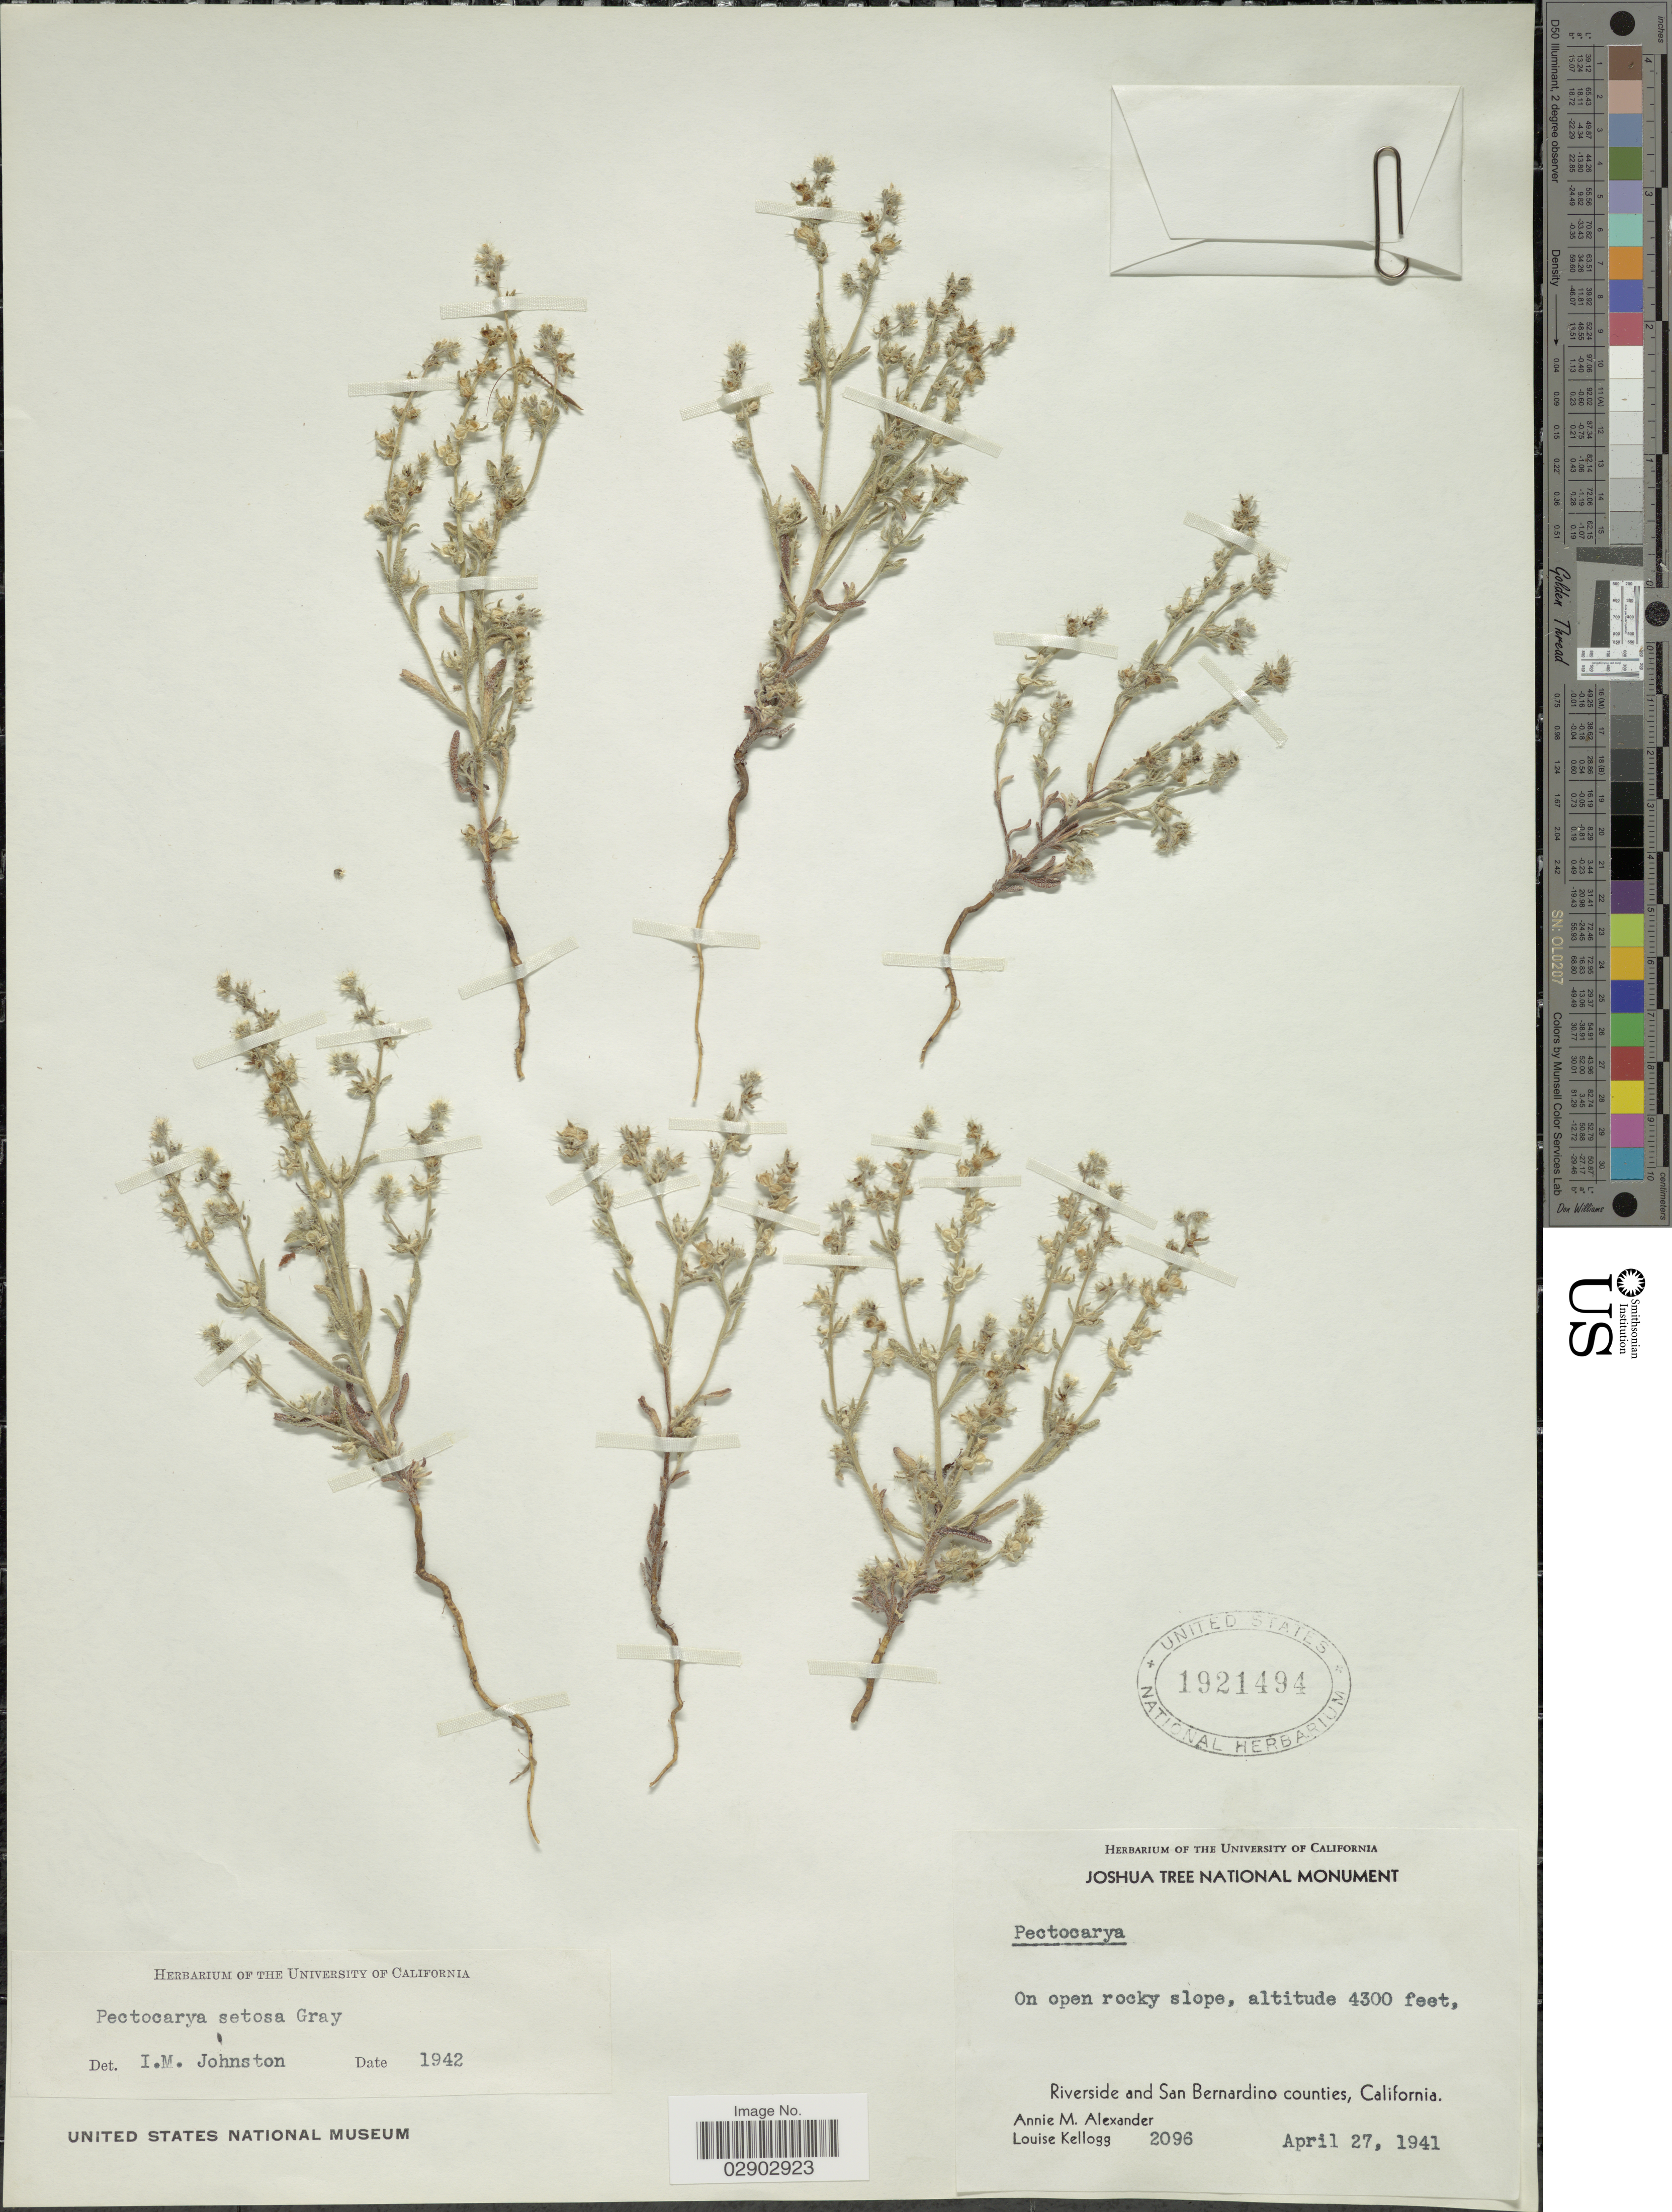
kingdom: Plantae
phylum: Tracheophyta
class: Magnoliopsida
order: Boraginales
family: Boraginaceae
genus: Pectocarya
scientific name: Pectocarya setosa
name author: A. Gray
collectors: A. M. Alexander & L. Kellogg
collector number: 2096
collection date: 1941-04-27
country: United States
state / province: California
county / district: San Bernardino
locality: Riverside and San Bernardino counties.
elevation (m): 1311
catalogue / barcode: US 1921494